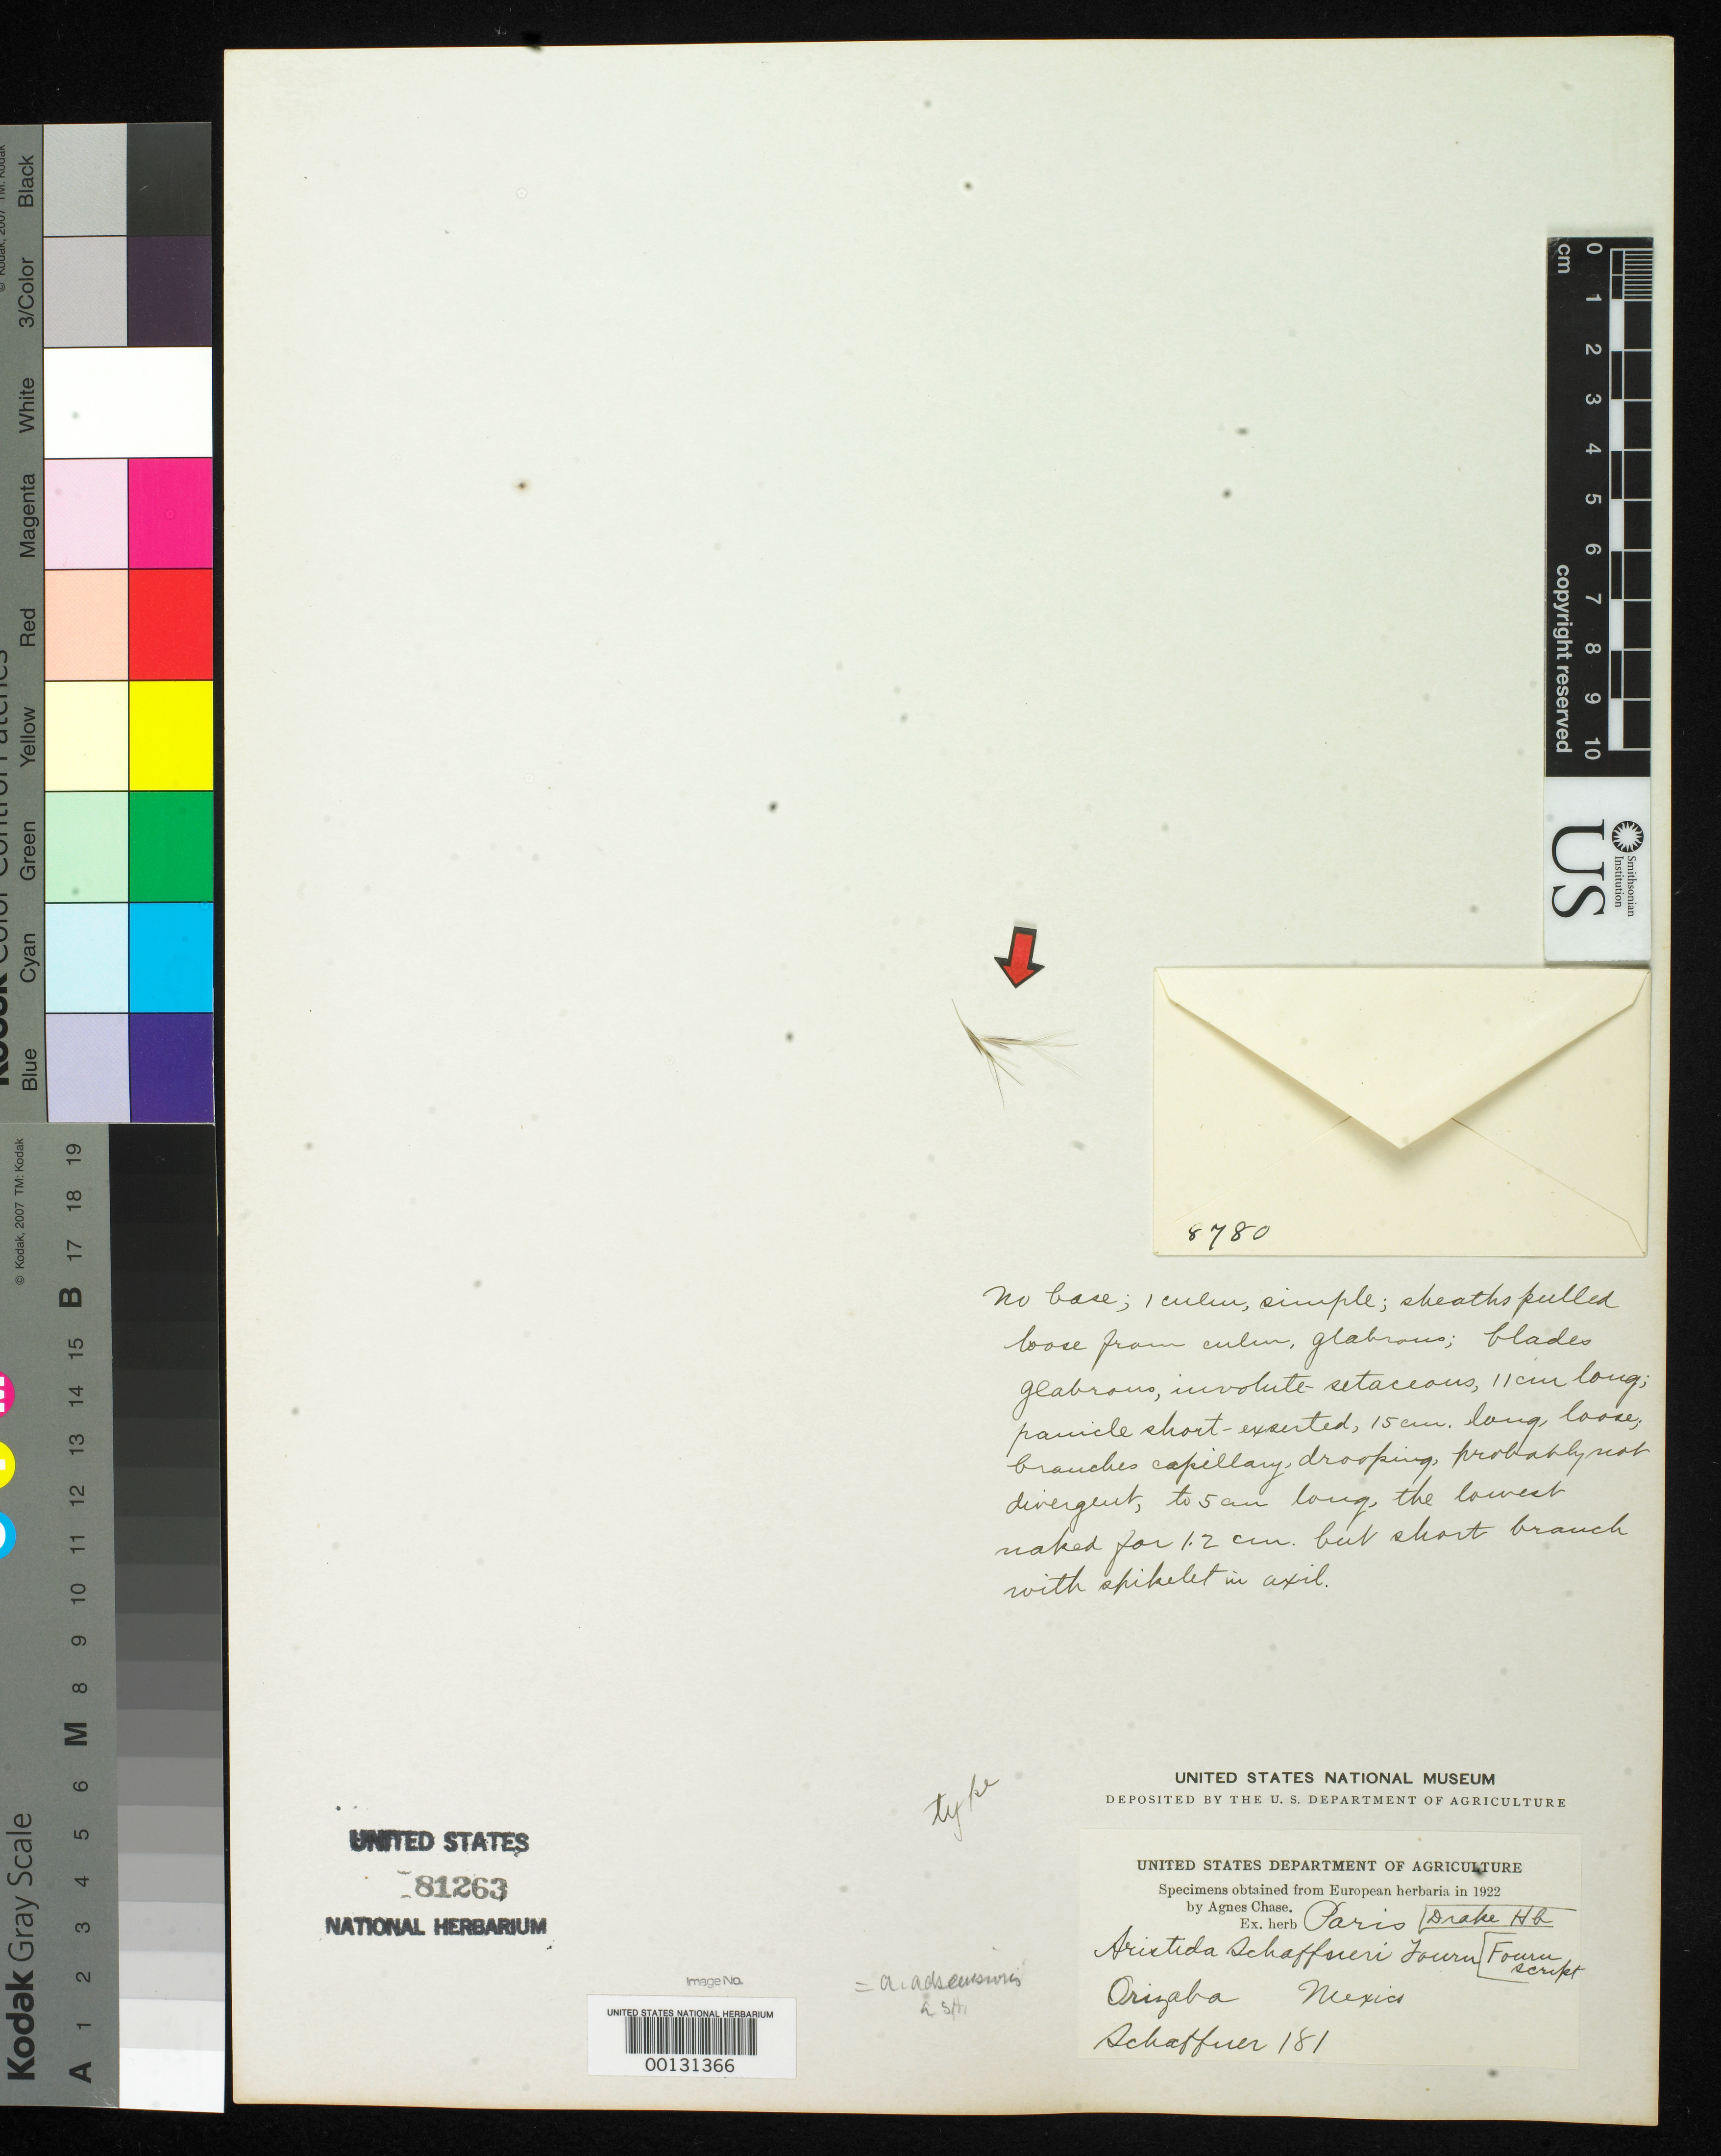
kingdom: Plantae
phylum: Tracheophyta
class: Liliopsida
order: Poales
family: Poaceae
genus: Aristida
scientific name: Aristida schaffneri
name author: E. Fourn.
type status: Syntype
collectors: J. G. Schaffner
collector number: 181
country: Mexico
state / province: Veracruz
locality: Orizaba.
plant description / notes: Fragmentary material of type collection ex herb. Drake (Paris).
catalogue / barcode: US 81263